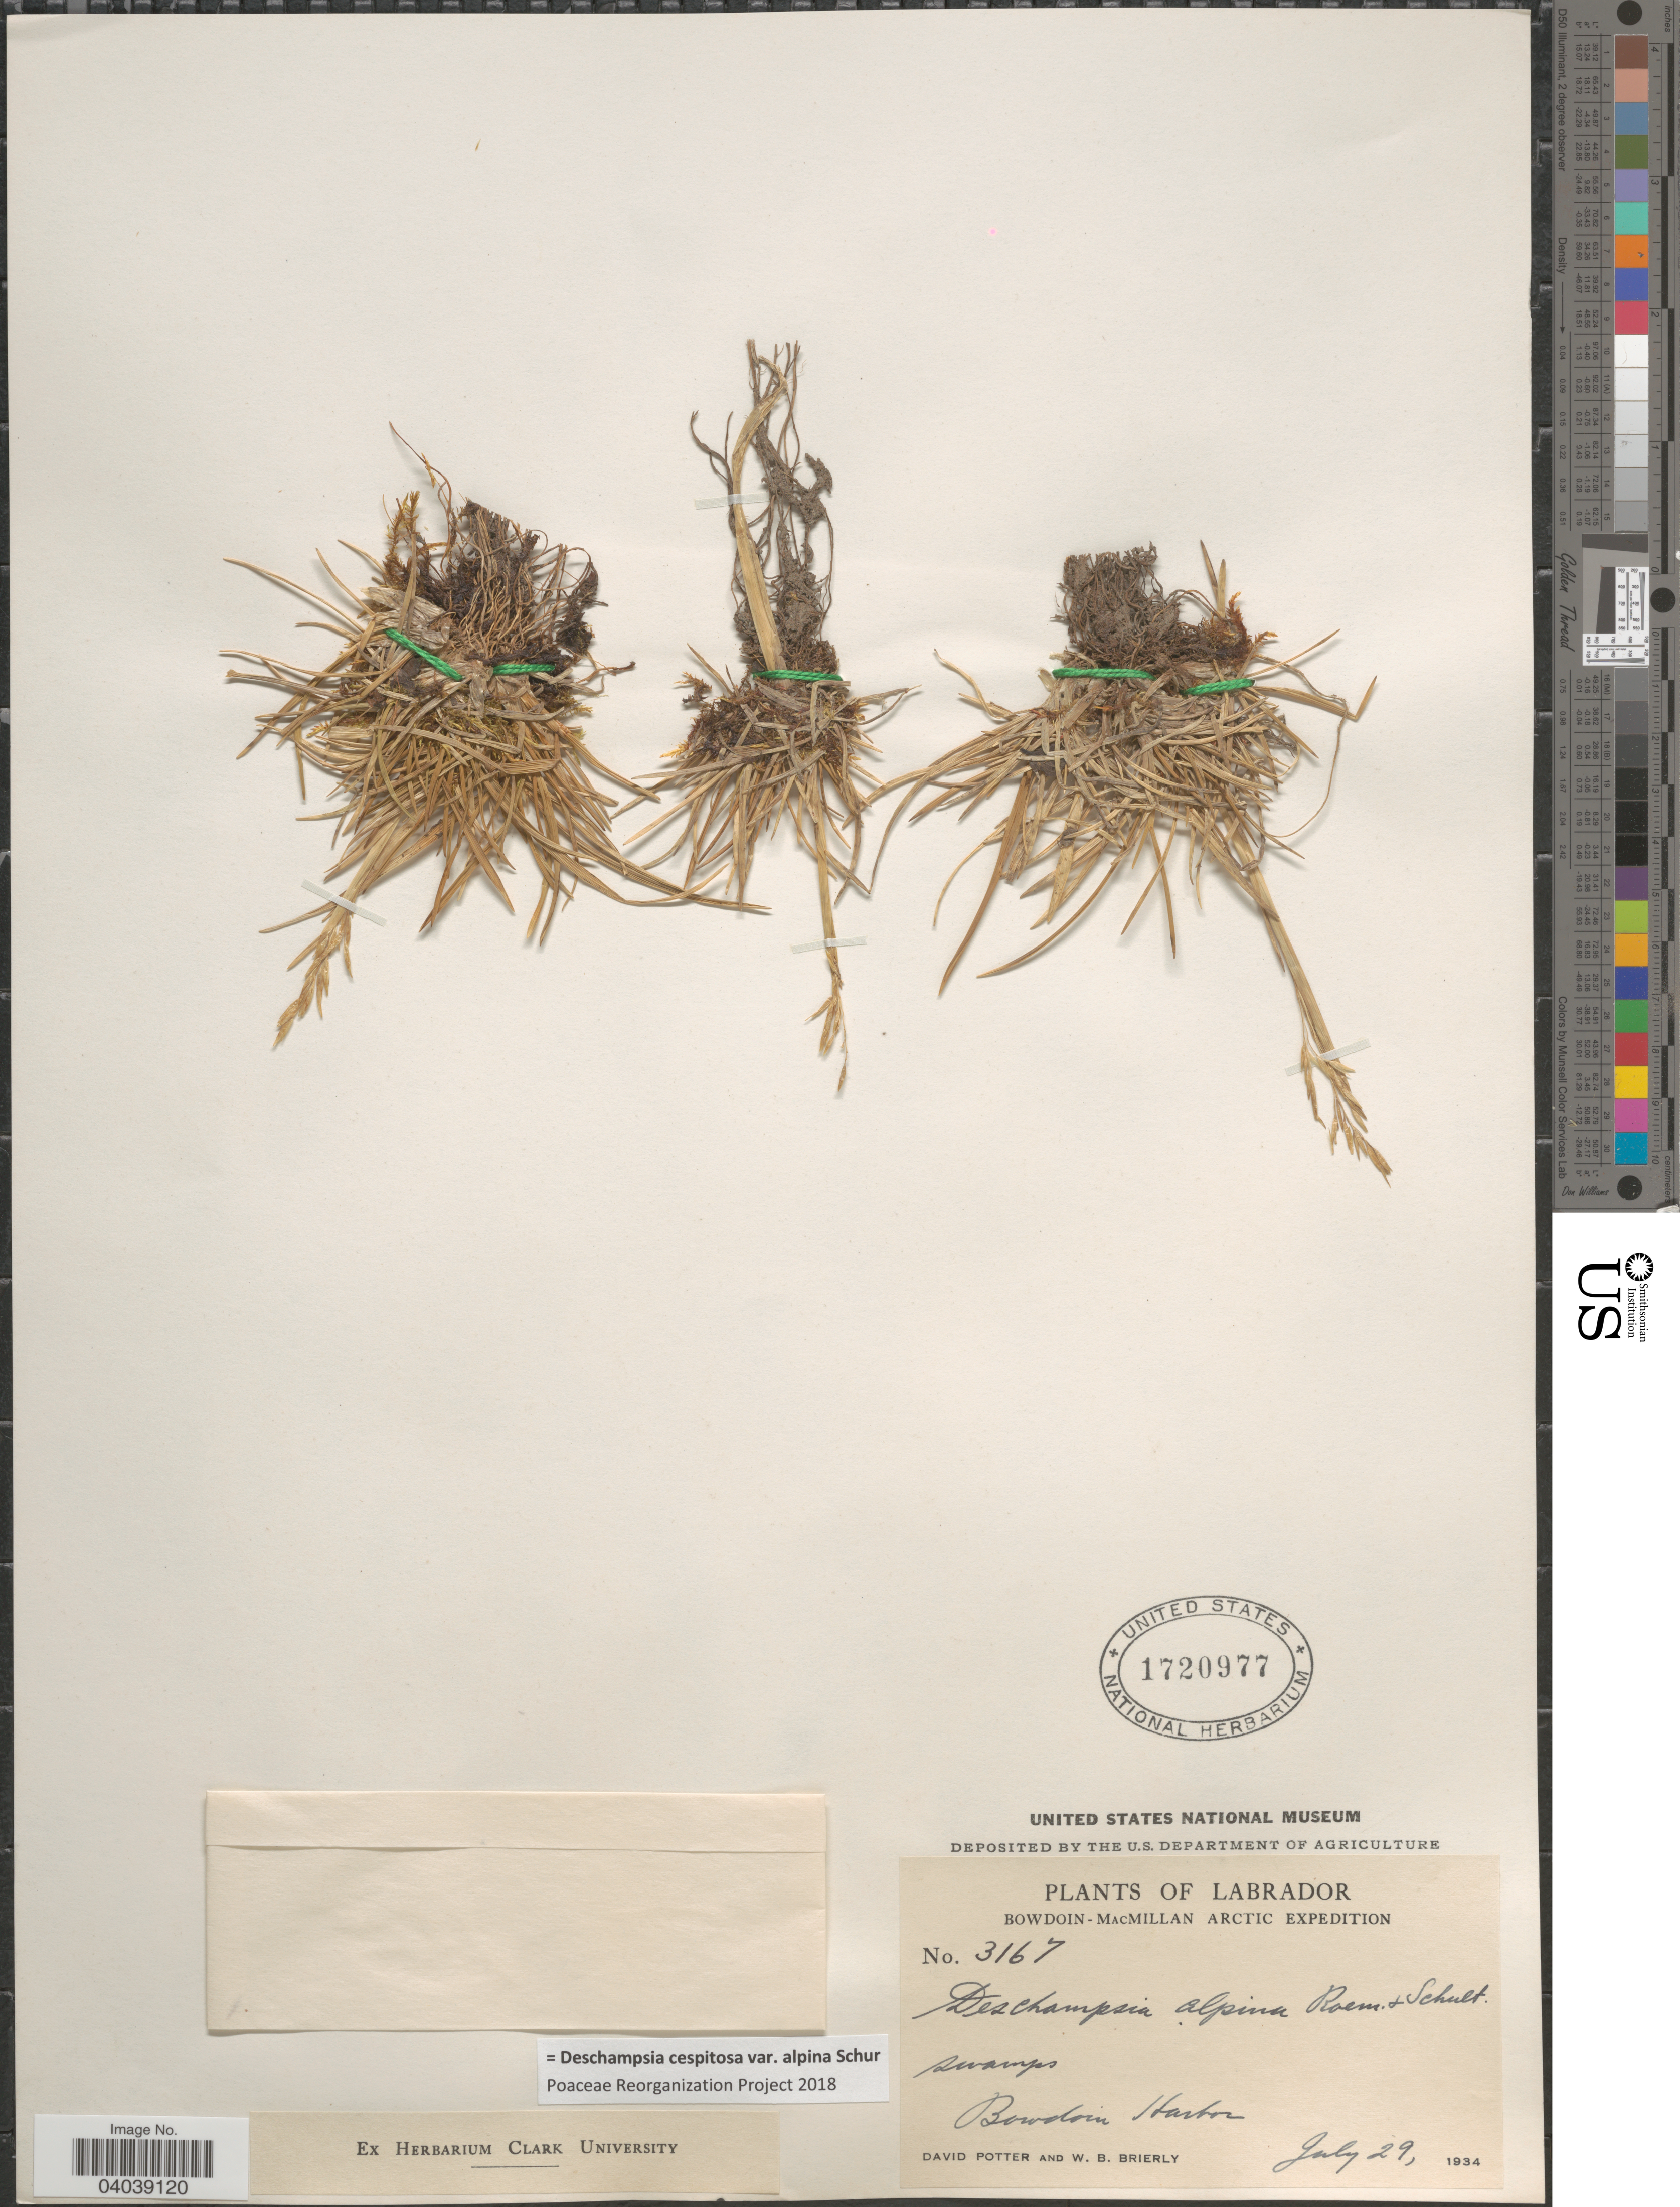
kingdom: Plantae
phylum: Tracheophyta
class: Liliopsida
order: Poales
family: Poaceae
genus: Deschampsia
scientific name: Deschampsia cespitosa var. alpina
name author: Vasey ex W.J. Beal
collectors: D. Potter & W. Brierly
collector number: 3167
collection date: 1934-07-29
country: Canada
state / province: Newfoundland and Labrador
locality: Labrador. Bowdoin-MacMillan Arctic [unsure placement]. Bowdoin Harbor.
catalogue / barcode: US 1720977